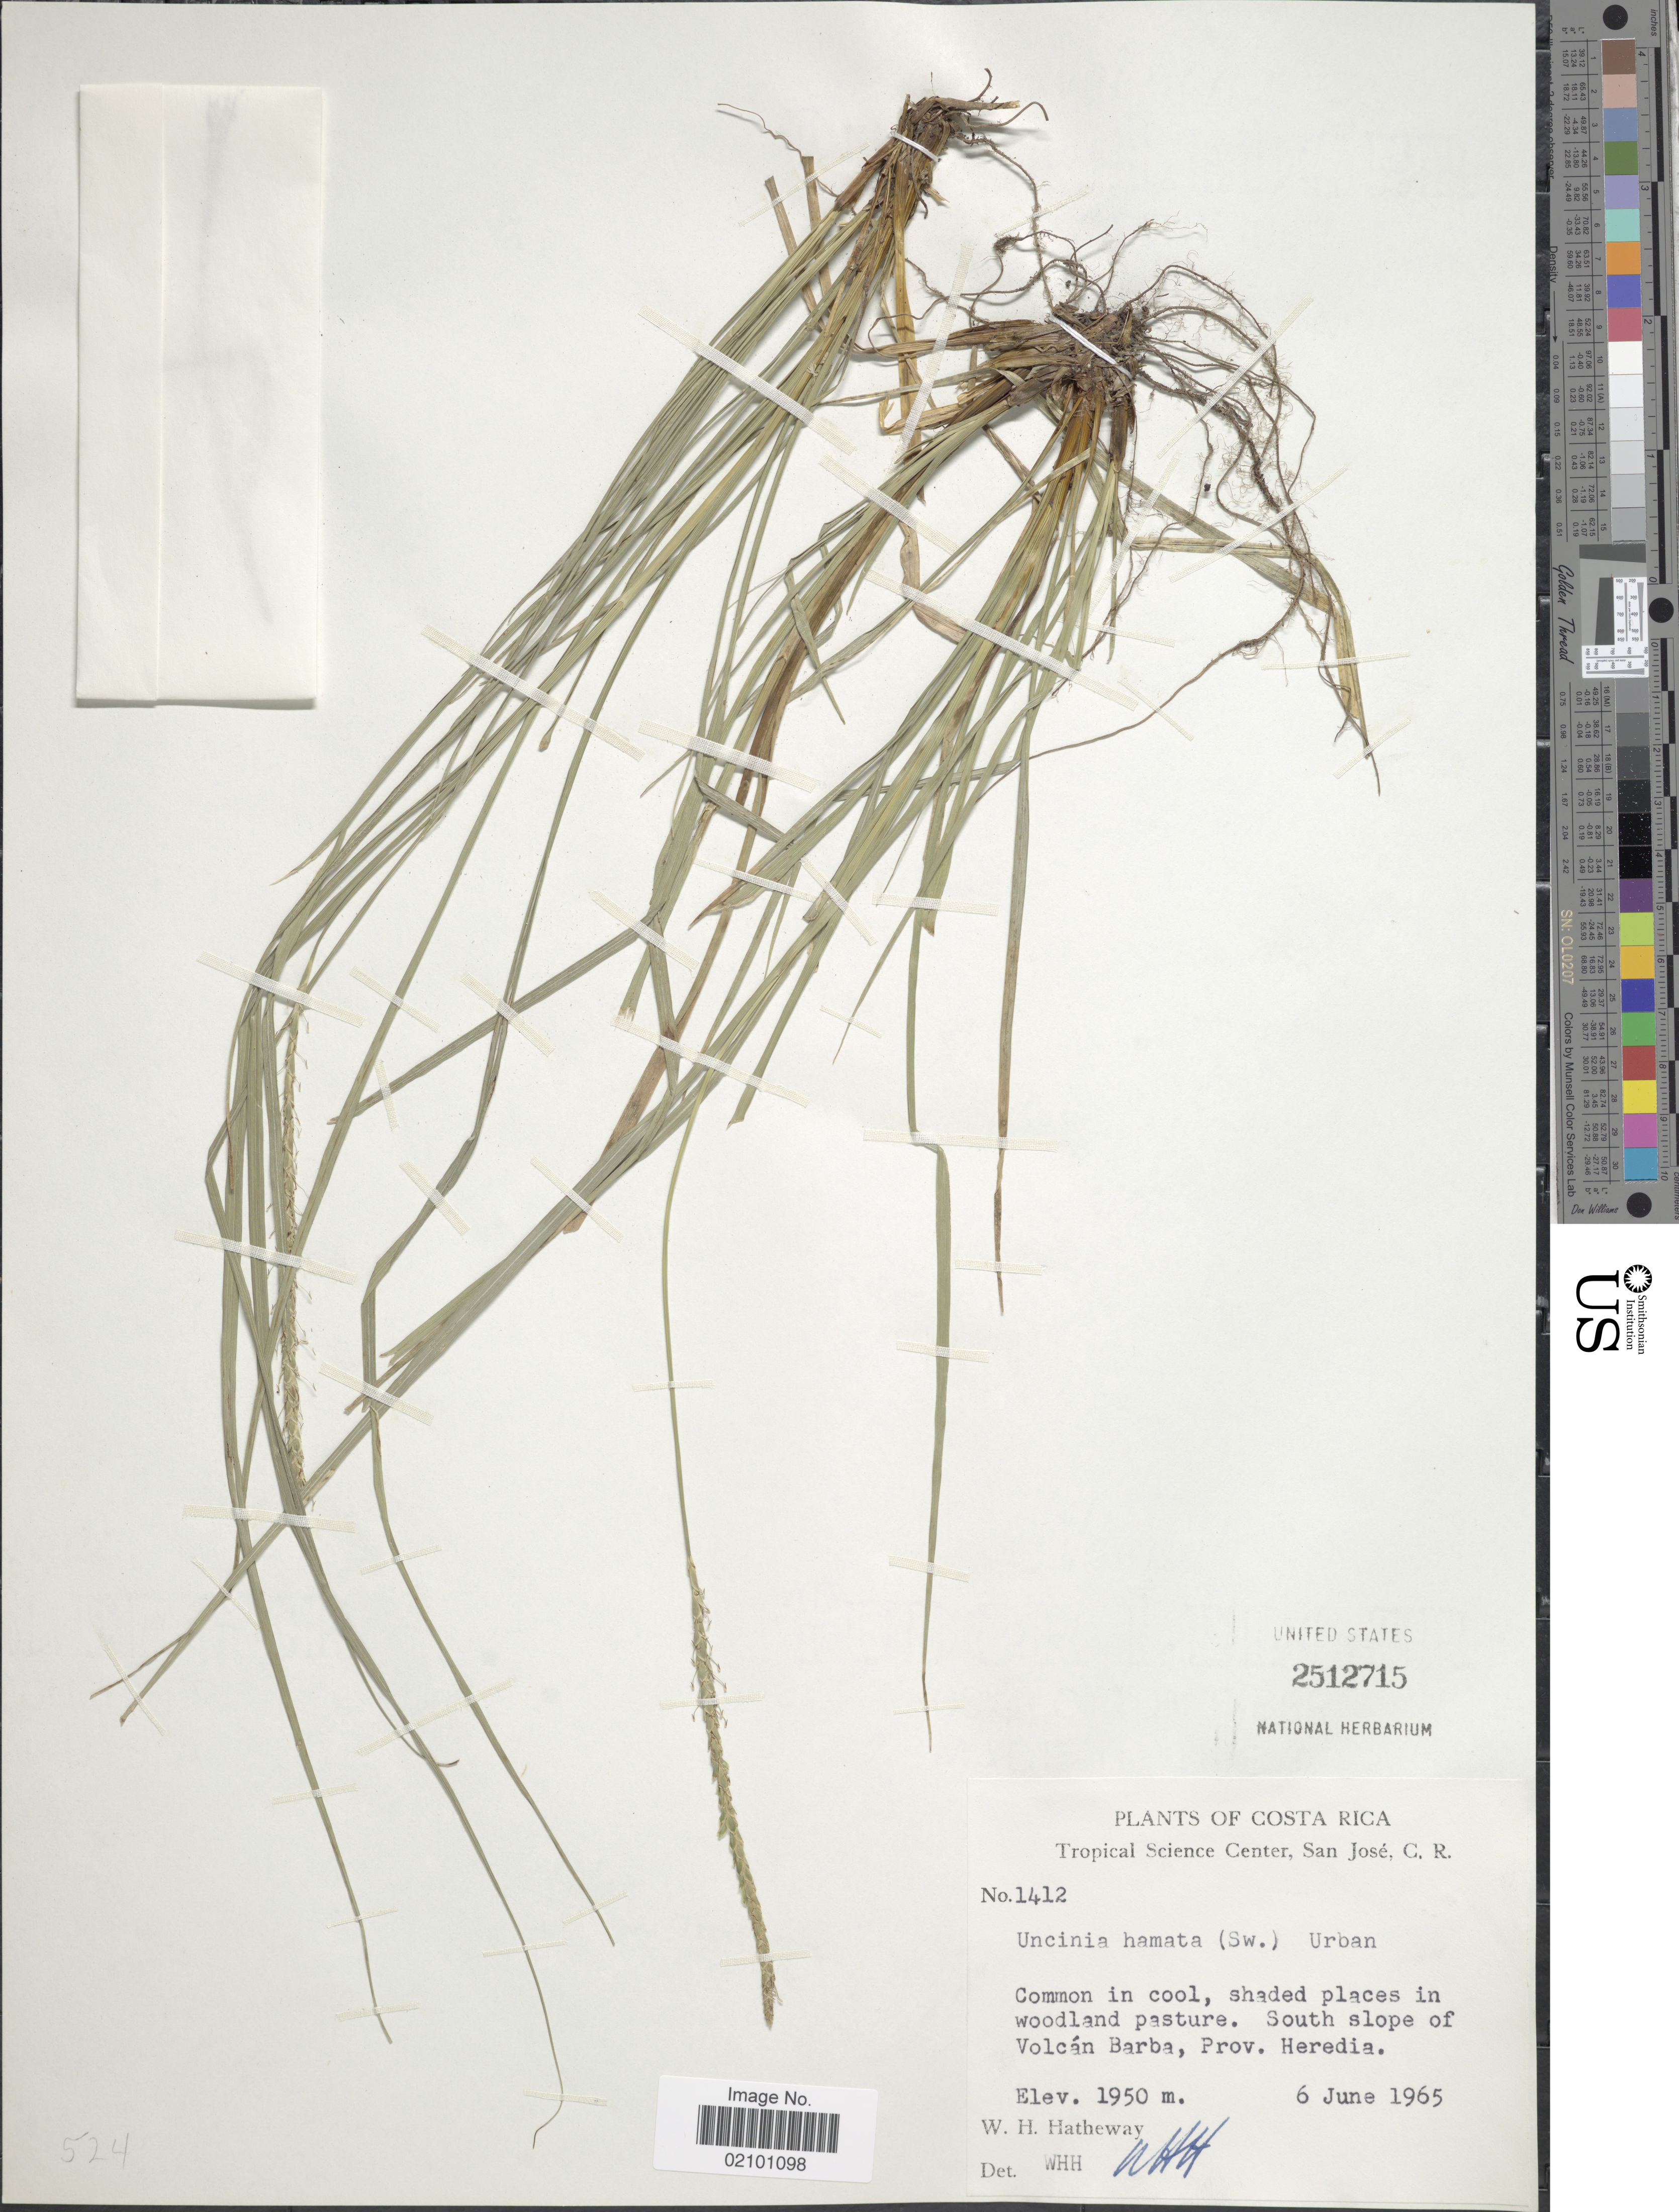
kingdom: Plantae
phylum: Tracheophyta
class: Liliopsida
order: Poales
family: Cyperaceae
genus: Carex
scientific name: Carex hamata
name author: Sw.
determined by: Strong, M. T., (US), Smithsonian Institution - National Museum of Natural History (UNITED STATES)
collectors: W. H. Hatheway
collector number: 1412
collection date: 1965-06-06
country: Costa Rica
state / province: Heredia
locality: South slope of Volcan Barba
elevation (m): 1950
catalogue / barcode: US 2512715